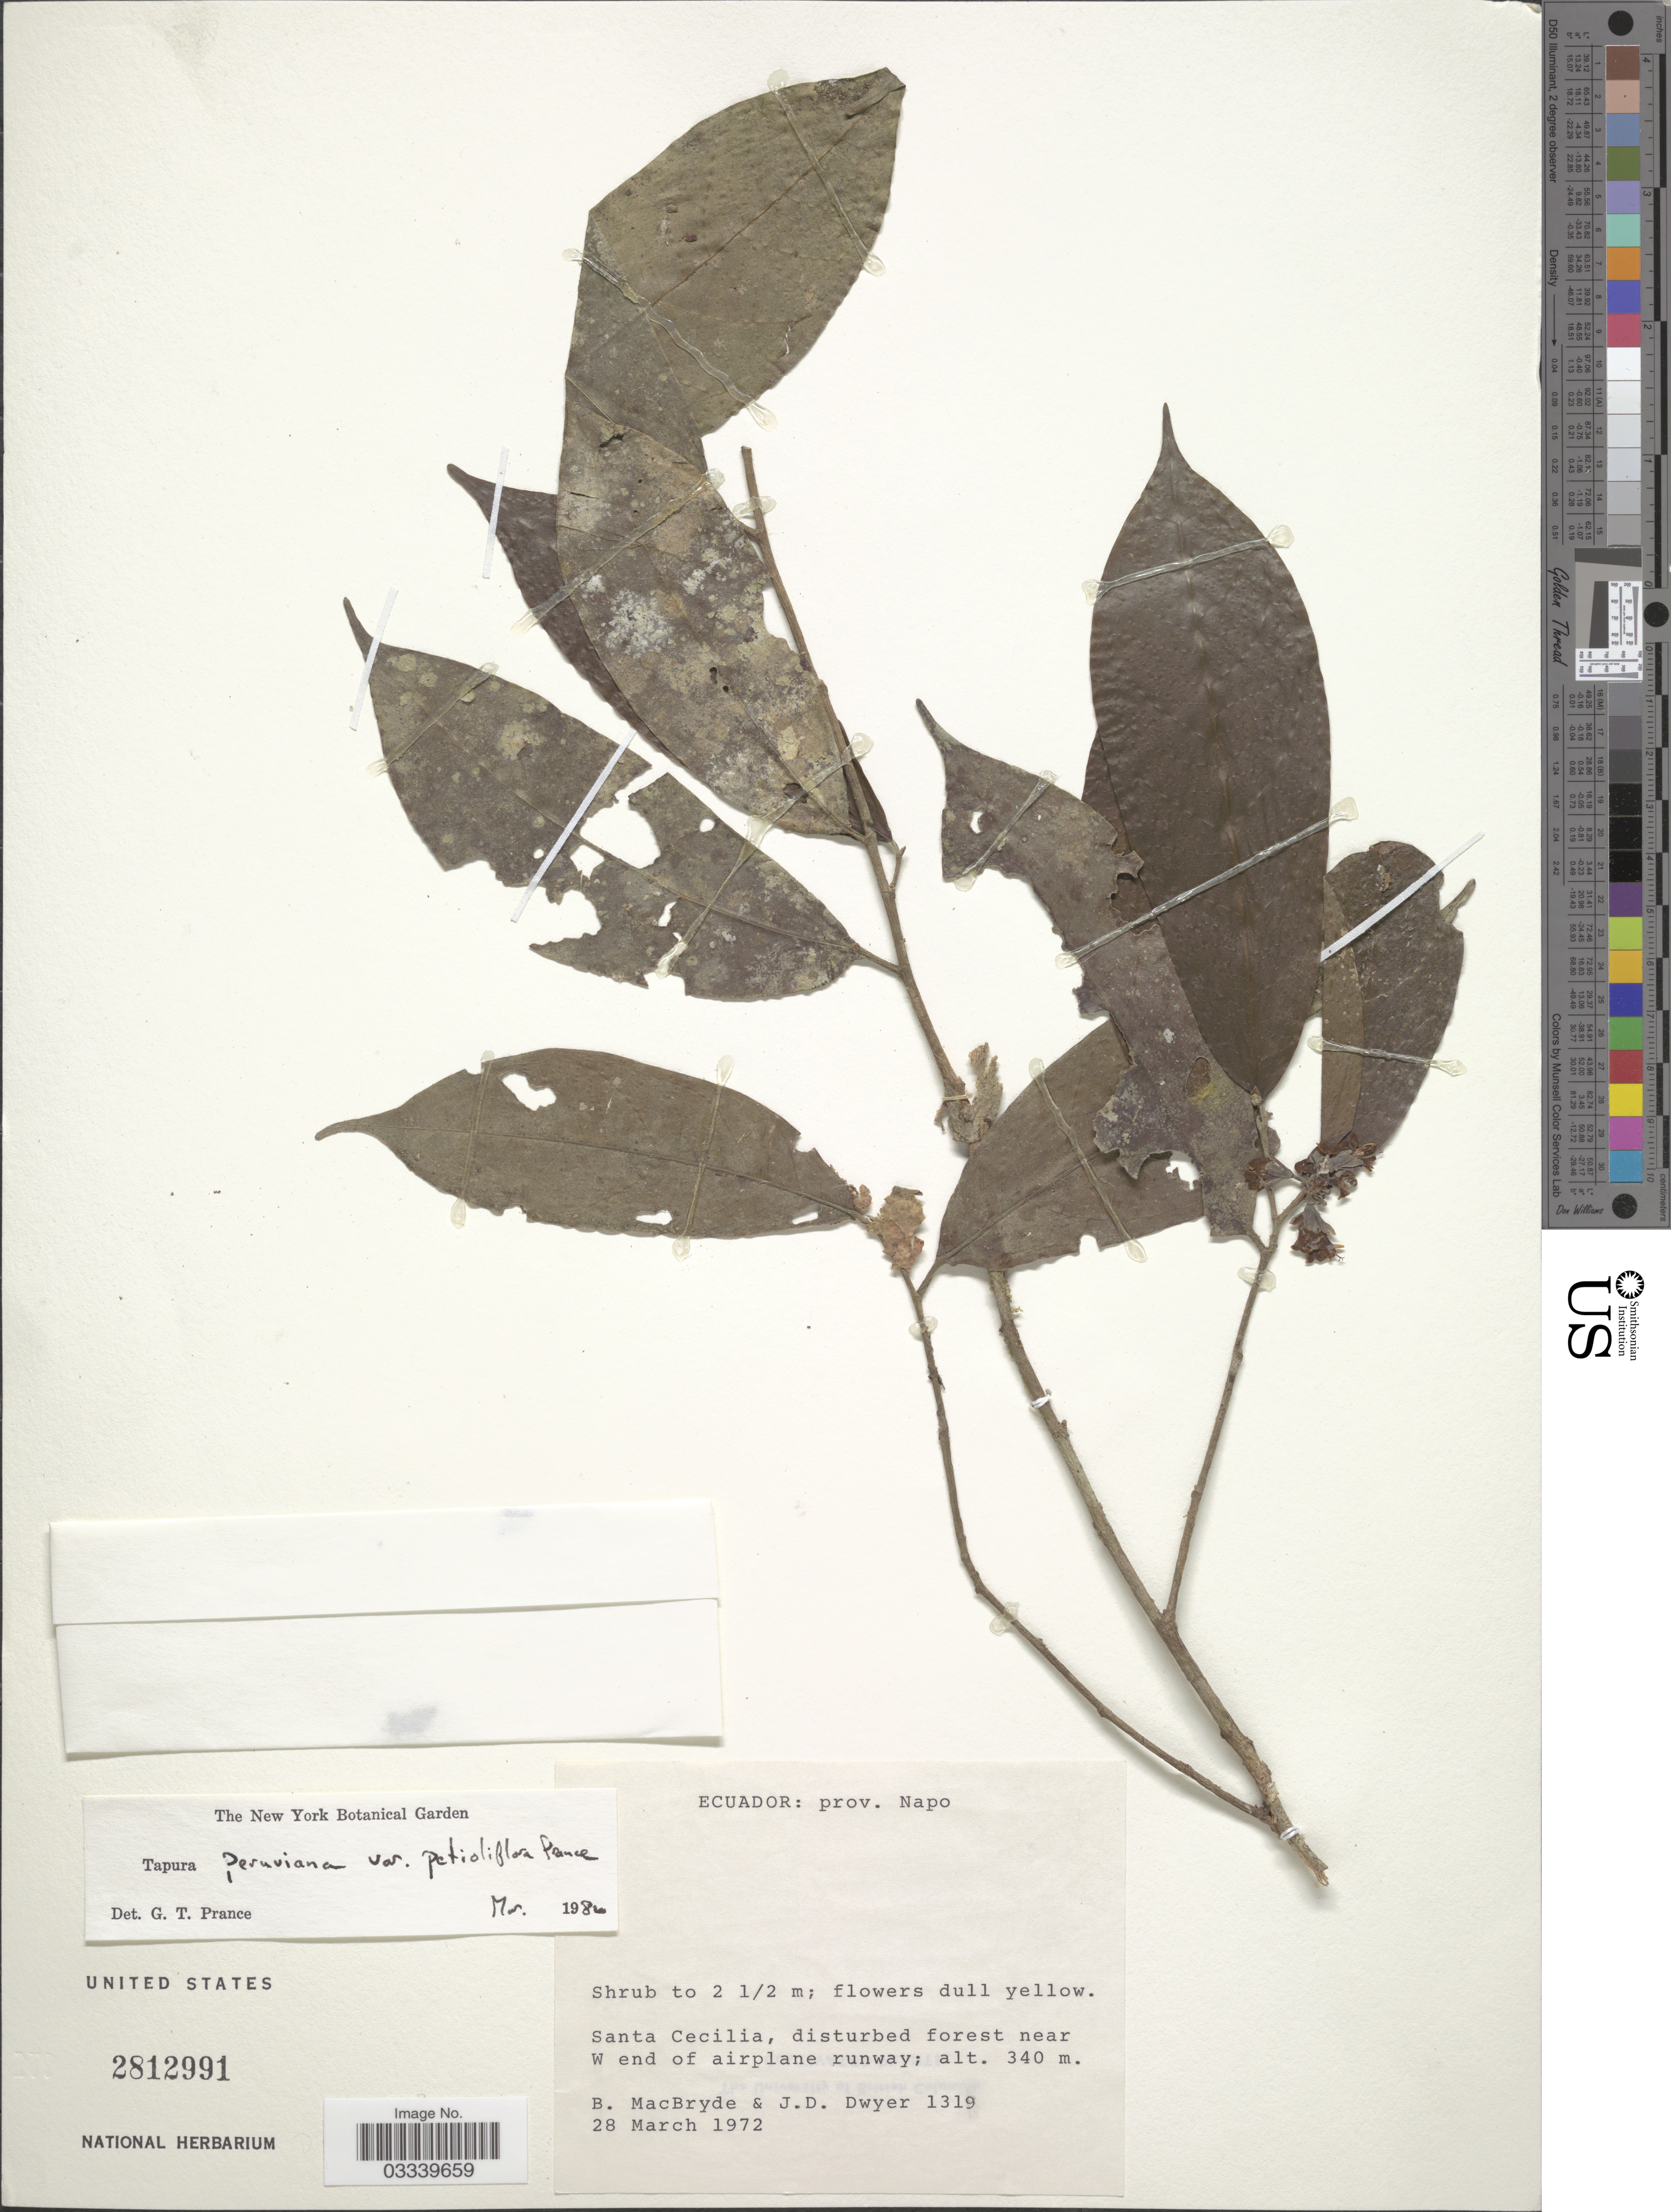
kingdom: Plantae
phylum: Tracheophyta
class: Magnoliopsida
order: Malpighiales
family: Dichapetalaceae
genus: Tapura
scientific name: Tapura peruviana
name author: K. Krause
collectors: B. MacBryde & J. D. Dwyer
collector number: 1319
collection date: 1972-03-28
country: Ecuador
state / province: Napo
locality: Santa Cecilia, disturbed forest near W end of airplane runway.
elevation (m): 340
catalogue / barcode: US 2812991